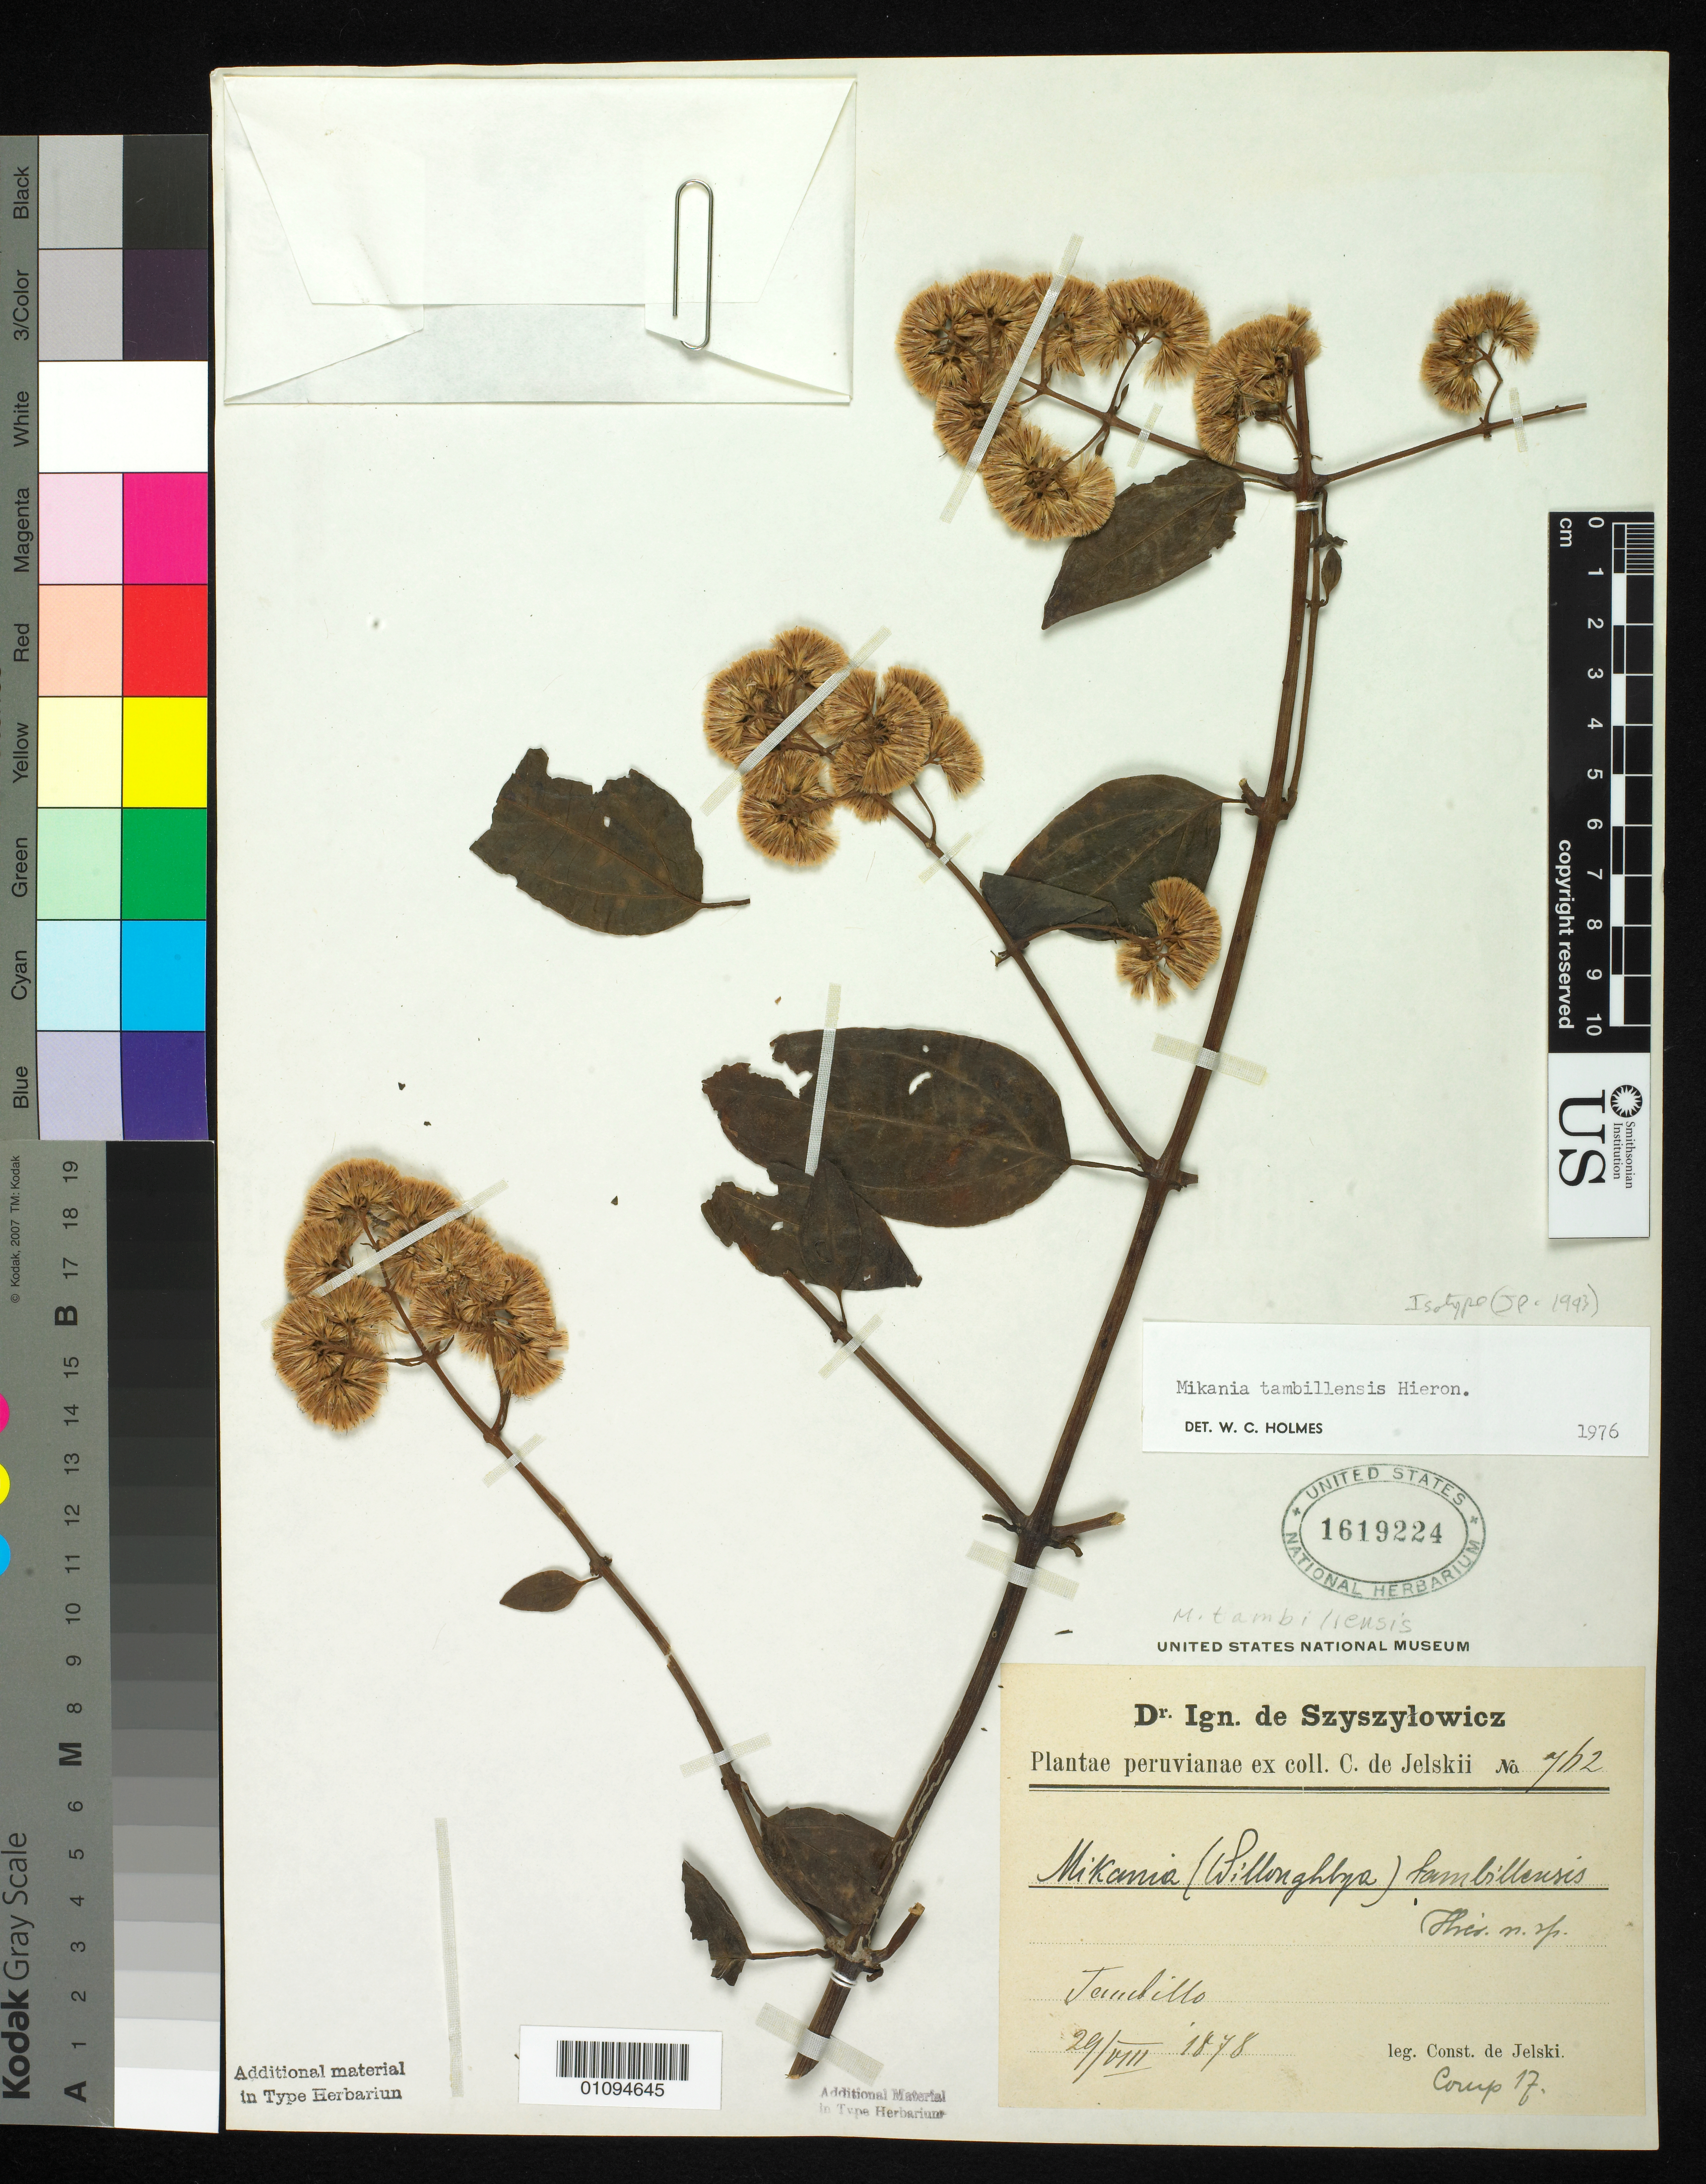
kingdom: Plantae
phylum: Tracheophyta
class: Magnoliopsida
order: Asterales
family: Asteraceae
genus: Mikania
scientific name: Mikania tambillensis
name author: Hieron.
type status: Isotype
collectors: C. von Jelski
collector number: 762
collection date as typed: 29 Aug 1878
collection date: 1878-08-29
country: Peru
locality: Tambillo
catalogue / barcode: US 1619224